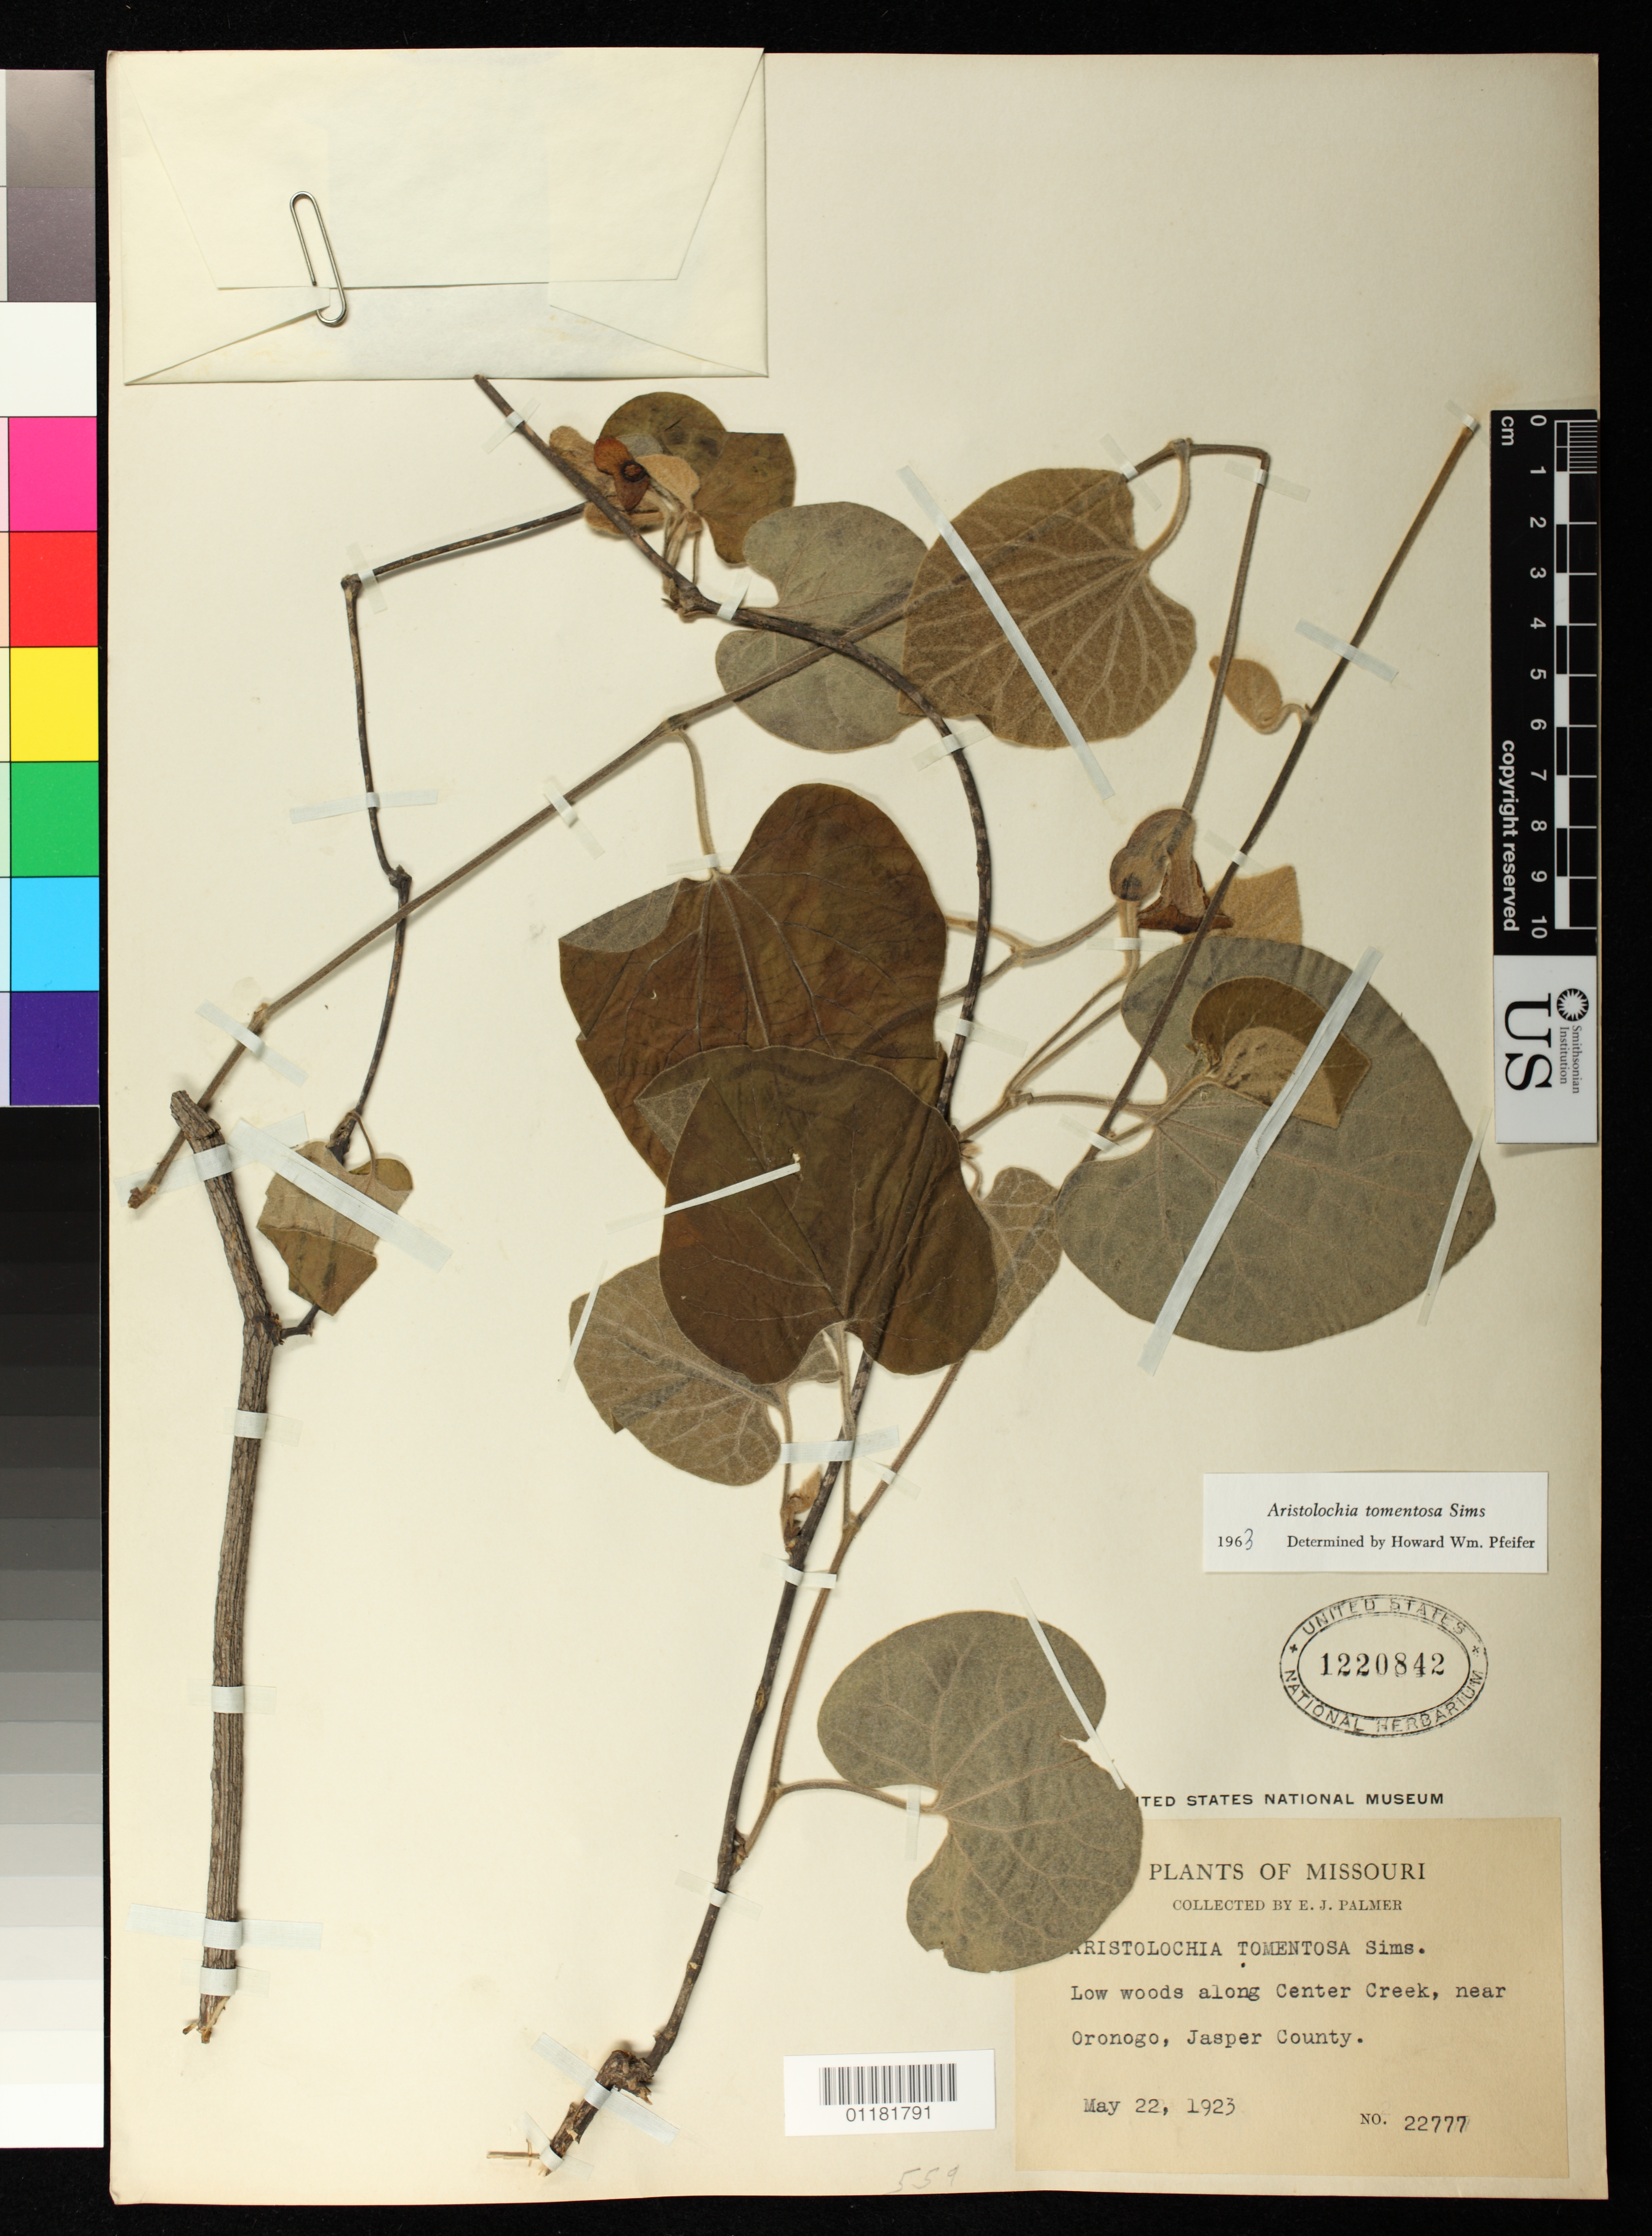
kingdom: Plantae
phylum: Tracheophyta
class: Magnoliopsida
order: Piperales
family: Aristolochiaceae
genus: Aristolochia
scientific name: Aristolochia tomentosa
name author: Sims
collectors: E. J. Palmer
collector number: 22777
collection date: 1923-05-22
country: United States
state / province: Missouri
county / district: Jasper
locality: Low woods along Center Creek, near Oronogo, Jasper County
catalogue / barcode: US 1220842